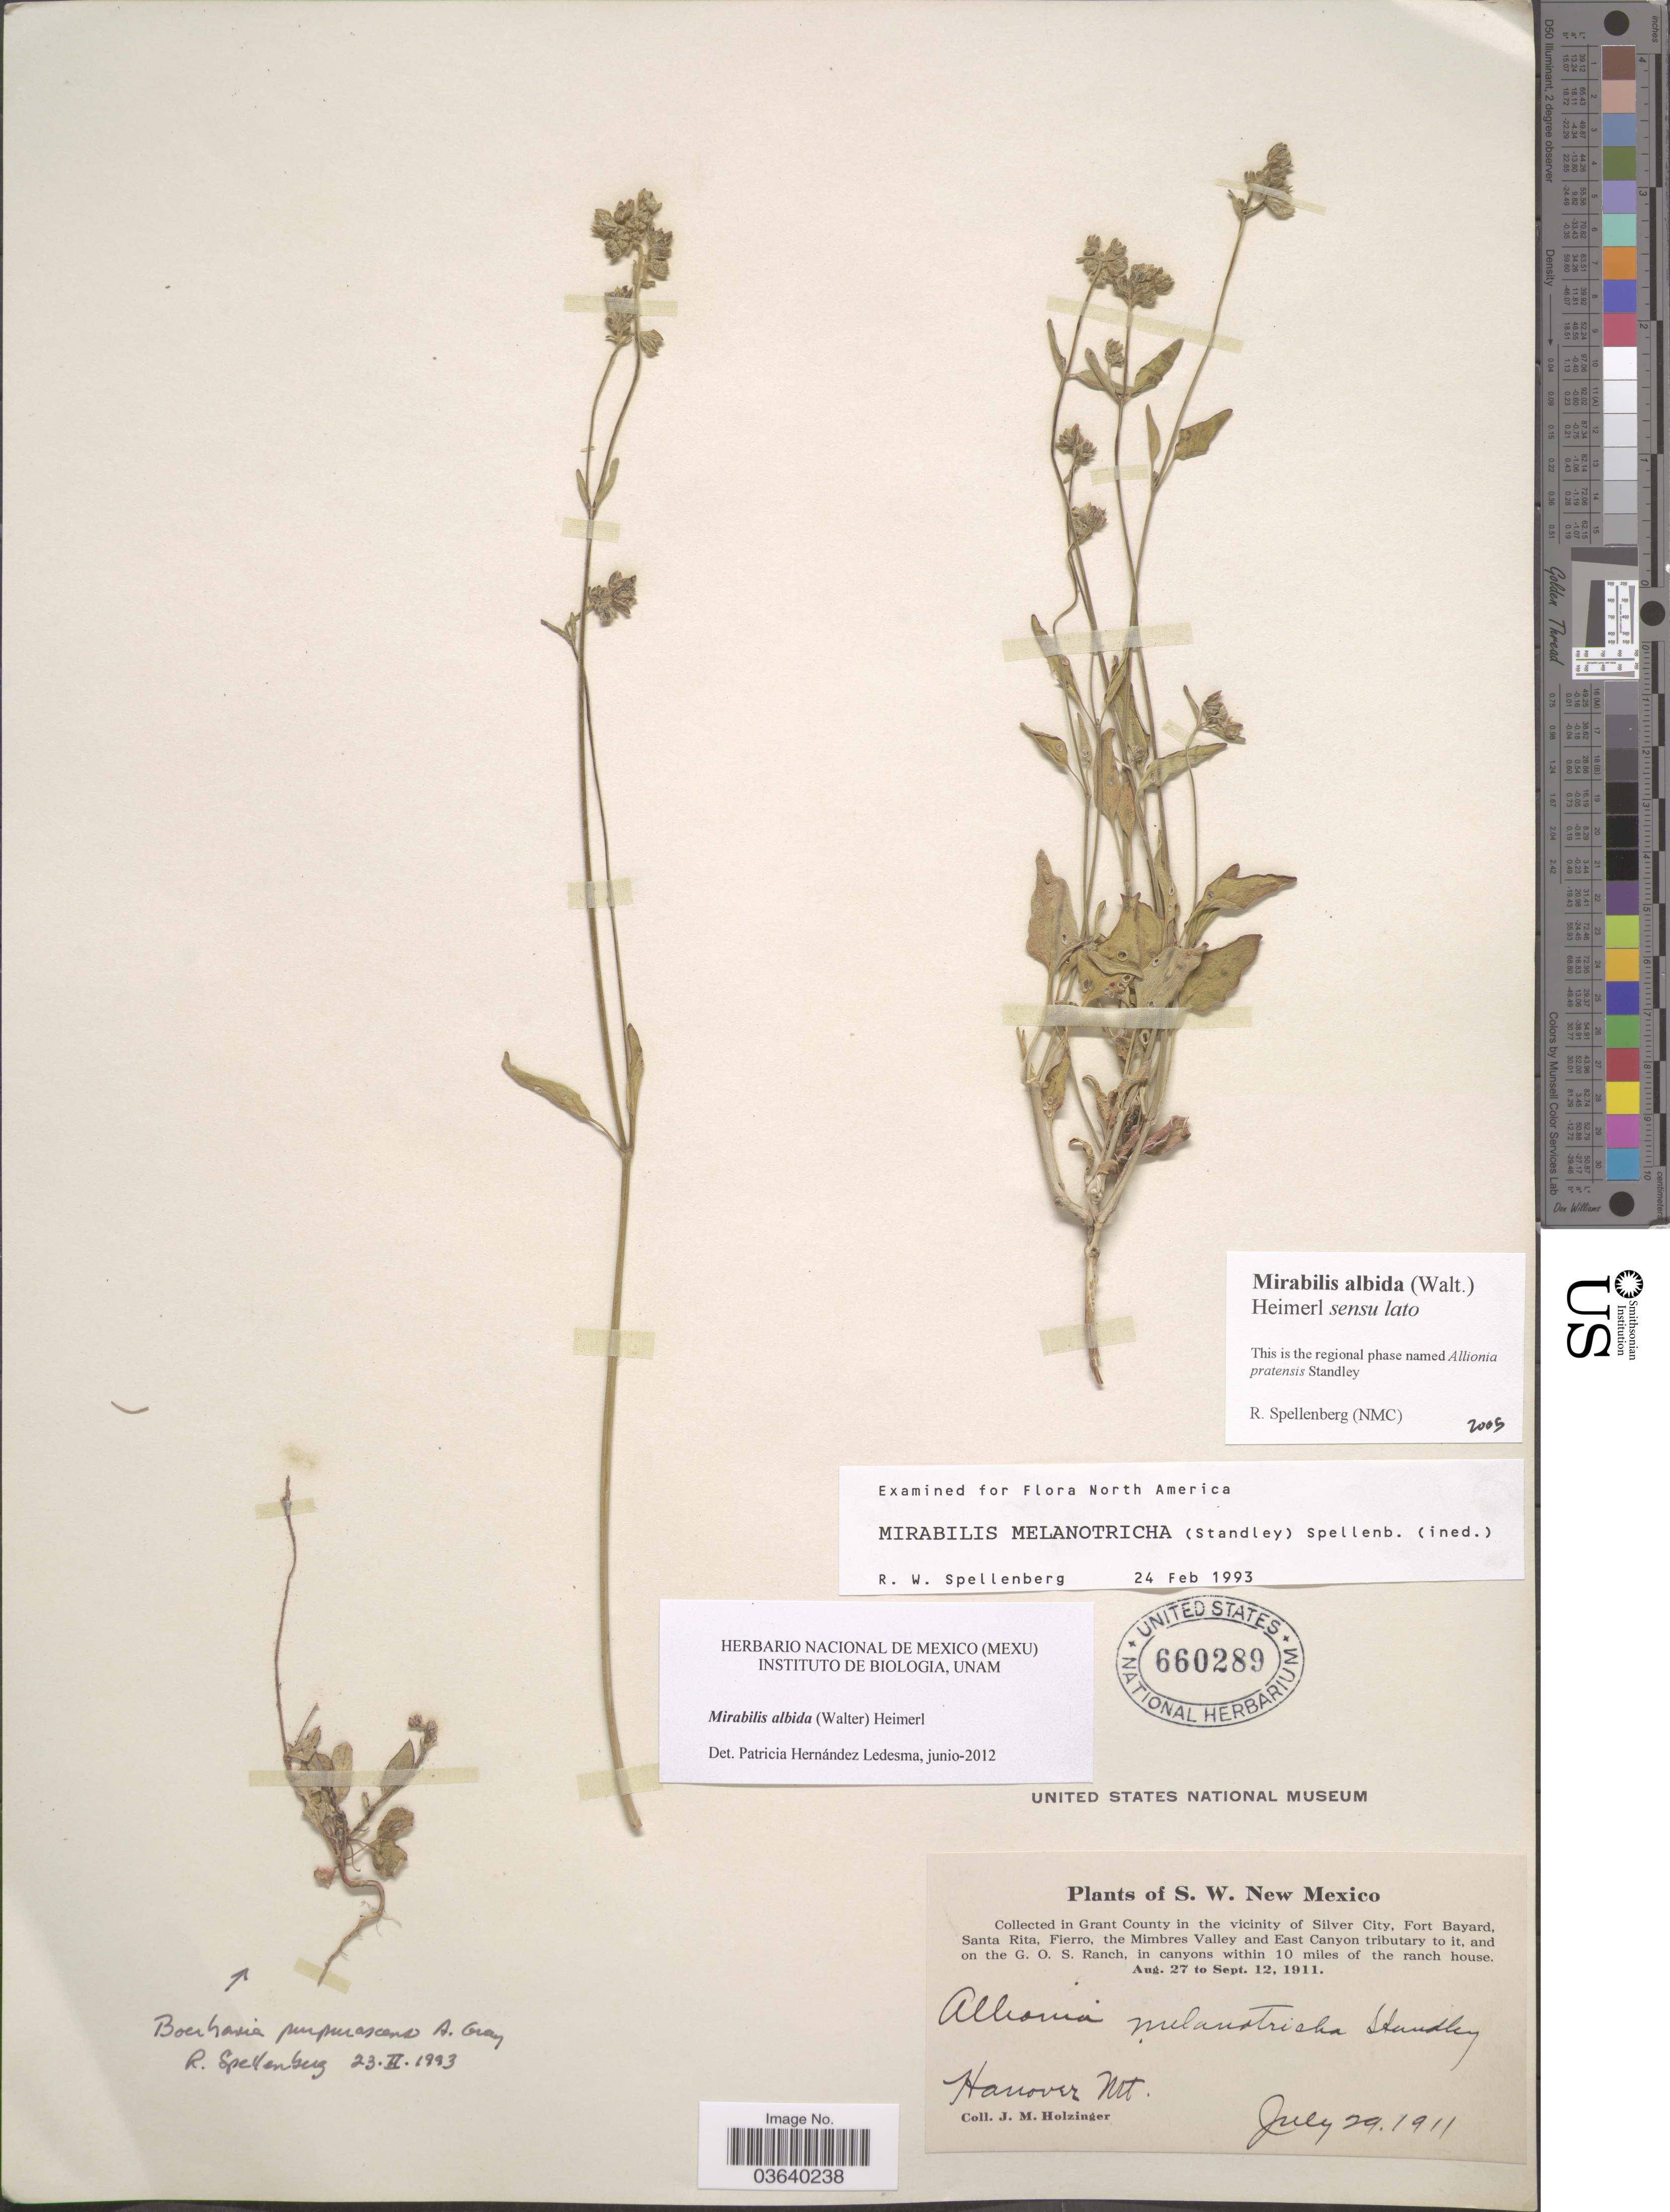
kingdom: Plantae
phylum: Tracheophyta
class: Magnoliopsida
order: Caryophyllales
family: Nyctaginaceae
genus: Mirabilis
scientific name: Mirabilis albida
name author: (Walter) Heimerl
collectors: J. M. Holzinger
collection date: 1911-07-29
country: United States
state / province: New Mexico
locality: S.W. New Mexico. In Grant County in the vicinity of Silver City, Fort Bayard, Santa Rita, Fierro, the Mimbres Valley and East Canyon tributary to it, and on the G.O.S. Ranch, in canyons within 10 miles of the ranch house. Hanover Mt.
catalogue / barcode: US 660289